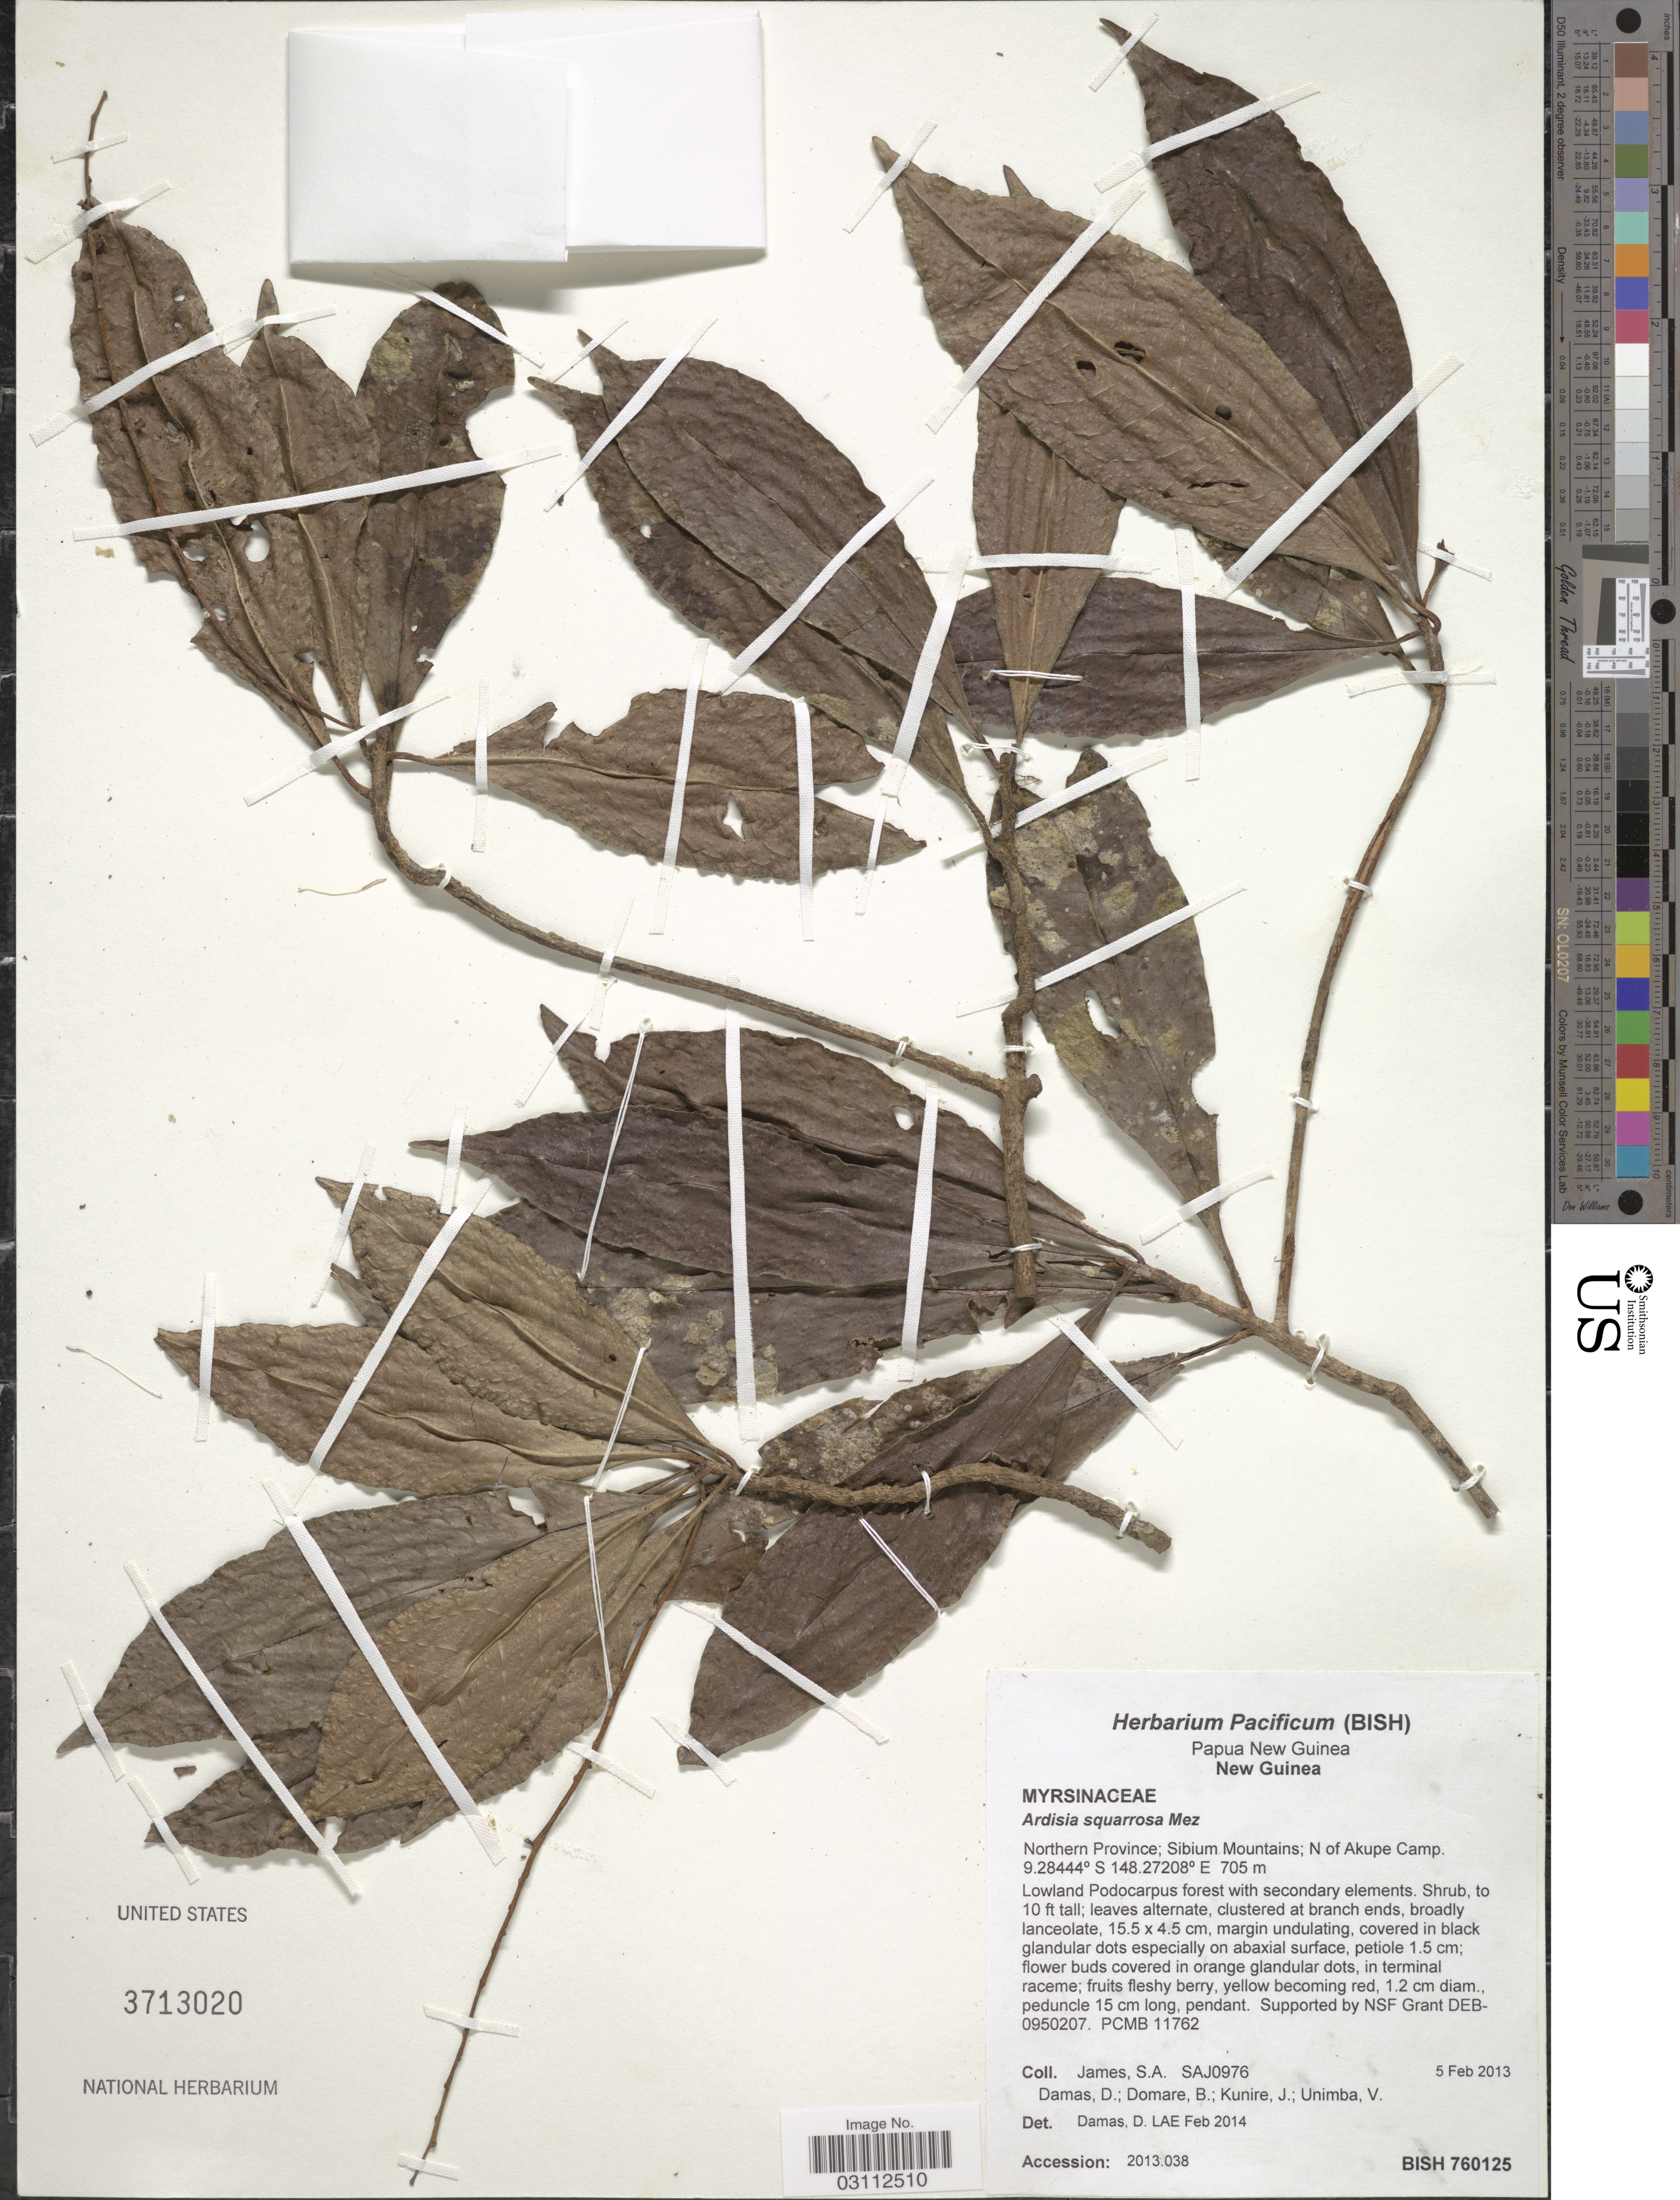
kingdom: Plantae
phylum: Tracheophyta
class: Magnoliopsida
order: Ericales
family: Primulaceae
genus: Ardisia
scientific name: Ardisia squarrosa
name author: Mez in Engl.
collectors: S. James, D. Damas, B. Domare, J. Kunire & V. Unimba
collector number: SAJ0976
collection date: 2013-02-05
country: Papua New Guinea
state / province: Northern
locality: New Guinea. Northern Province; Sibium Mountains; N of Akupe Camp.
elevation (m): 705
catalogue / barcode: US 3713020